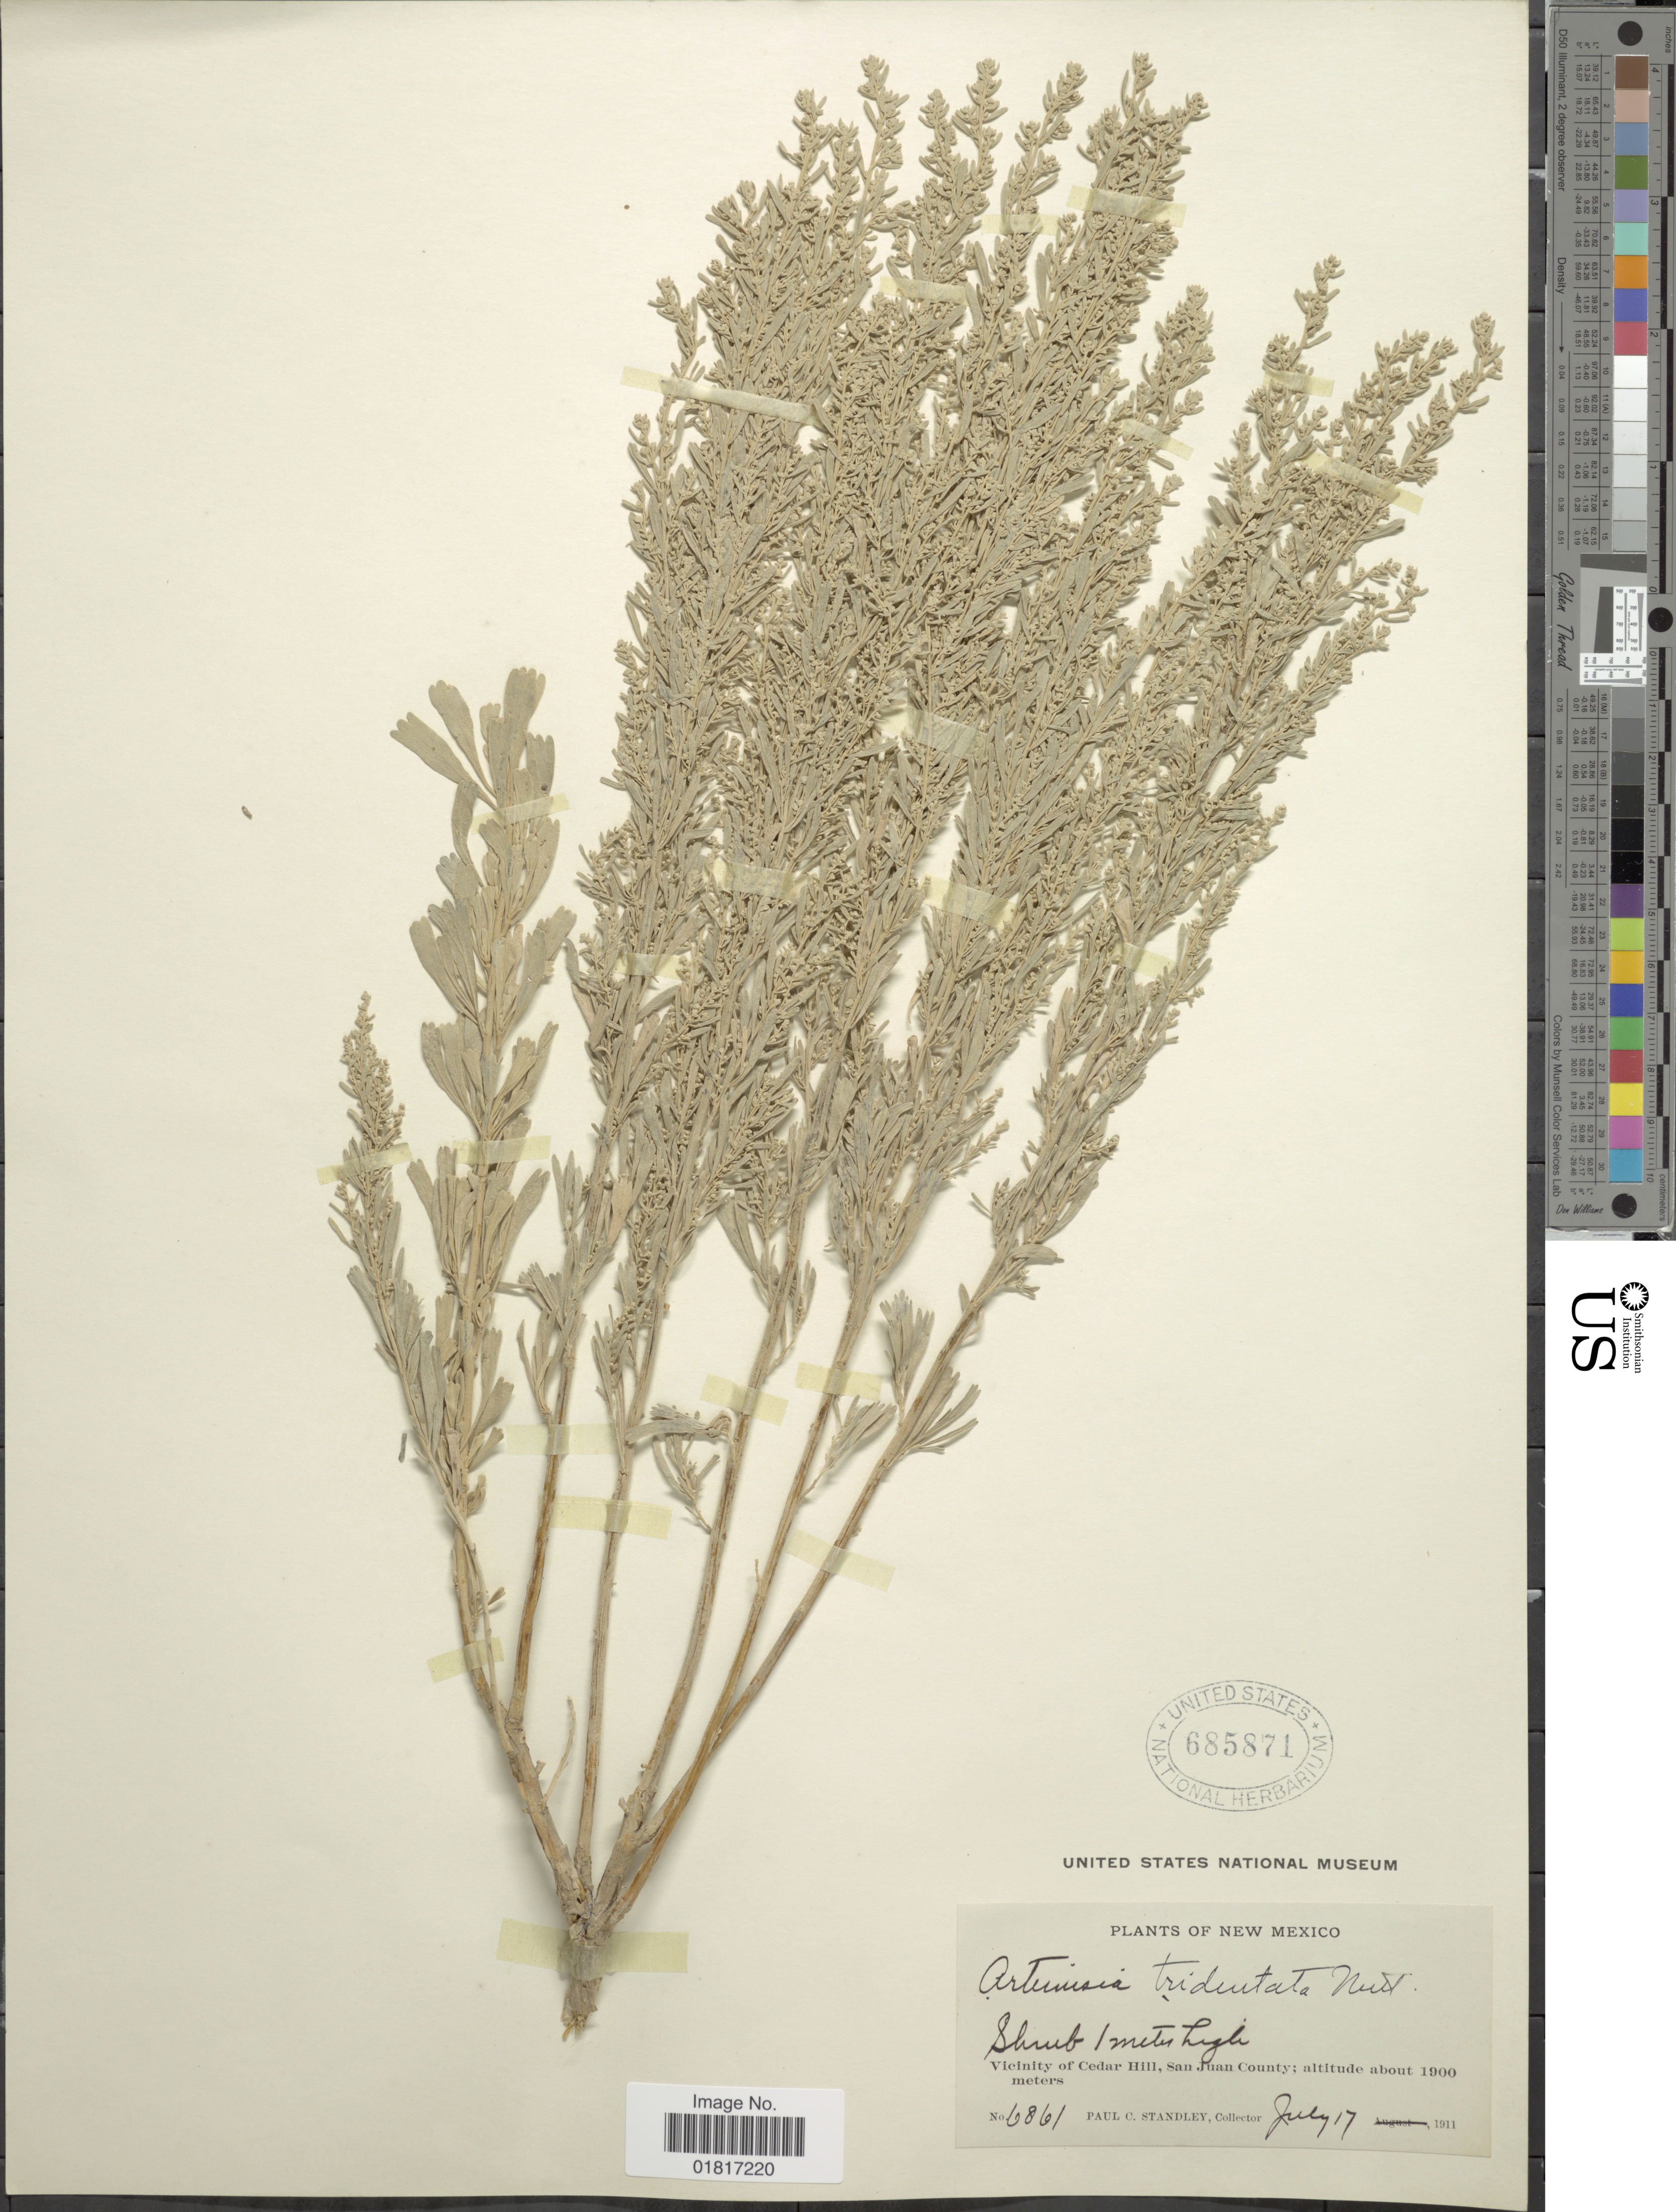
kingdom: Plantae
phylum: Tracheophyta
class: Magnoliopsida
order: Asterales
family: Asteraceae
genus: Artemisia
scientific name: Artemisia tridentata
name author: Nutt.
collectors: P. C. Standley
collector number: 6861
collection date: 1911-07-17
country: United States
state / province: New Mexico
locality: Vicinity of Cedar Hill, San Juan County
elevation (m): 1900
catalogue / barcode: US 685871